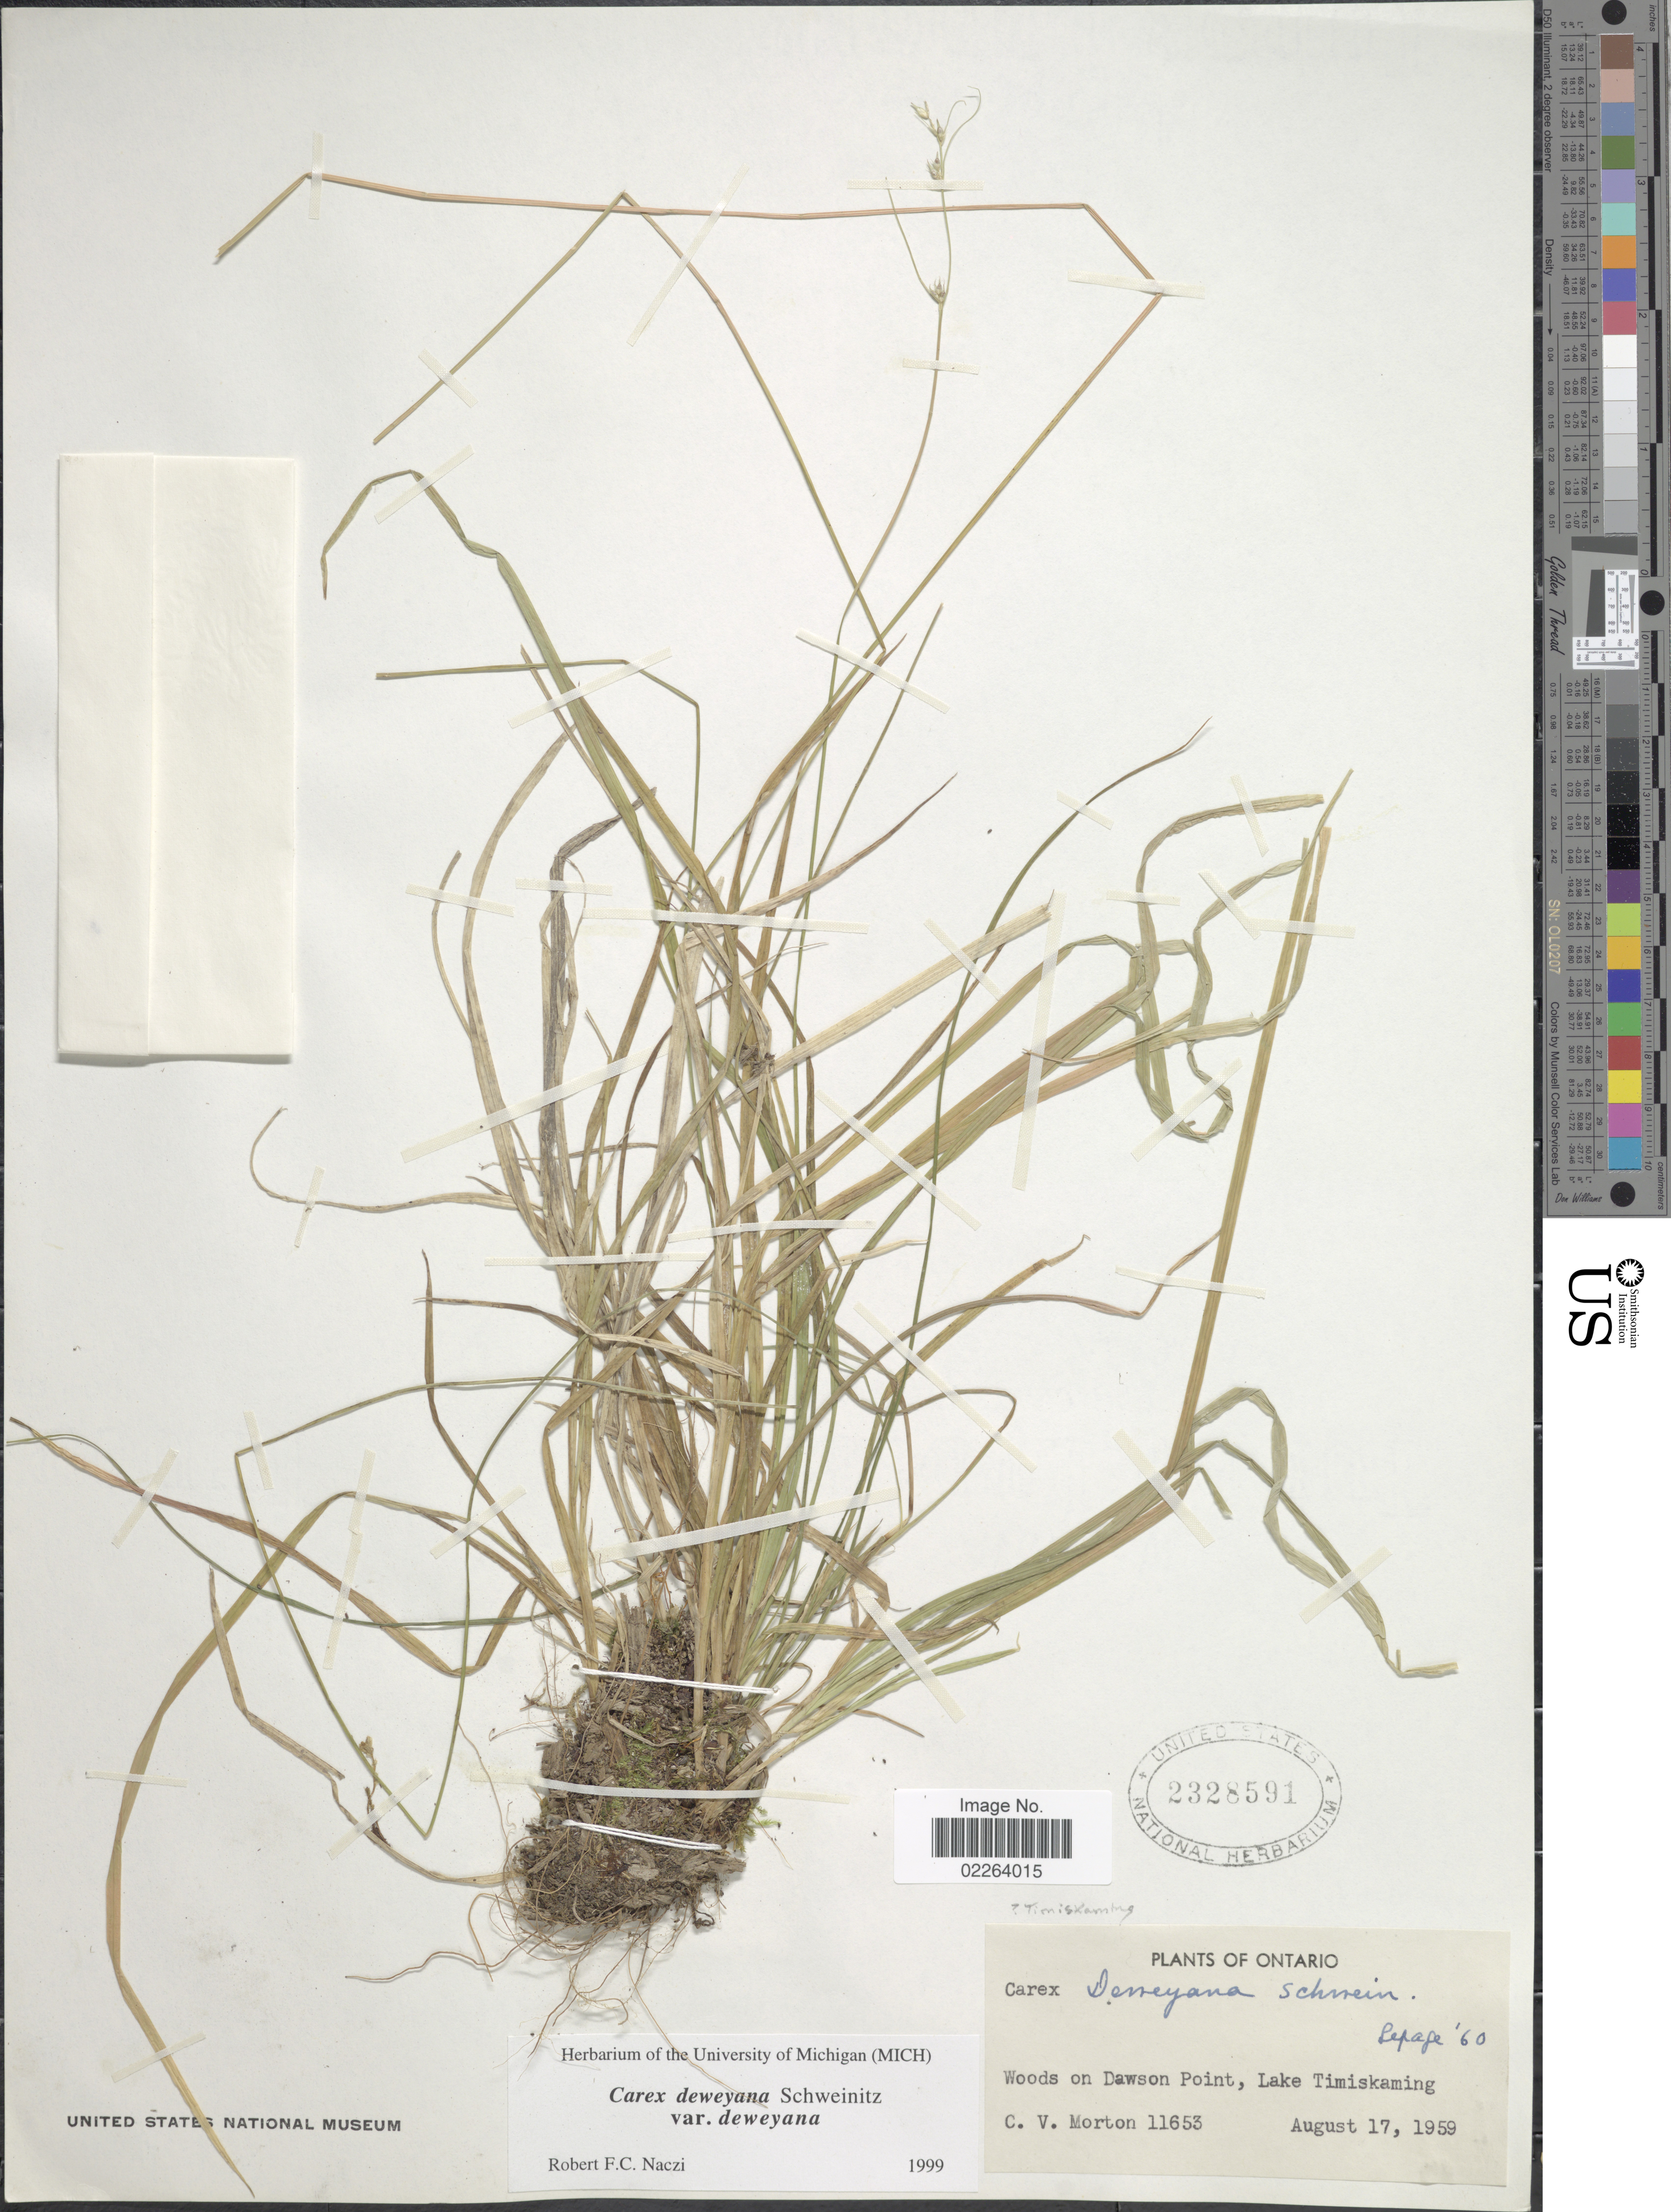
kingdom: Plantae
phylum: Tracheophyta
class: Liliopsida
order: Poales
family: Cyperaceae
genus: Carex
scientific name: Carex deweyana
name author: Schwein.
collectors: C. V. Morton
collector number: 11653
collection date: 1959-08-17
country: Canada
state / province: Ontario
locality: Woods on Dawson Point, Lake Timiskaming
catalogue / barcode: US 2328591